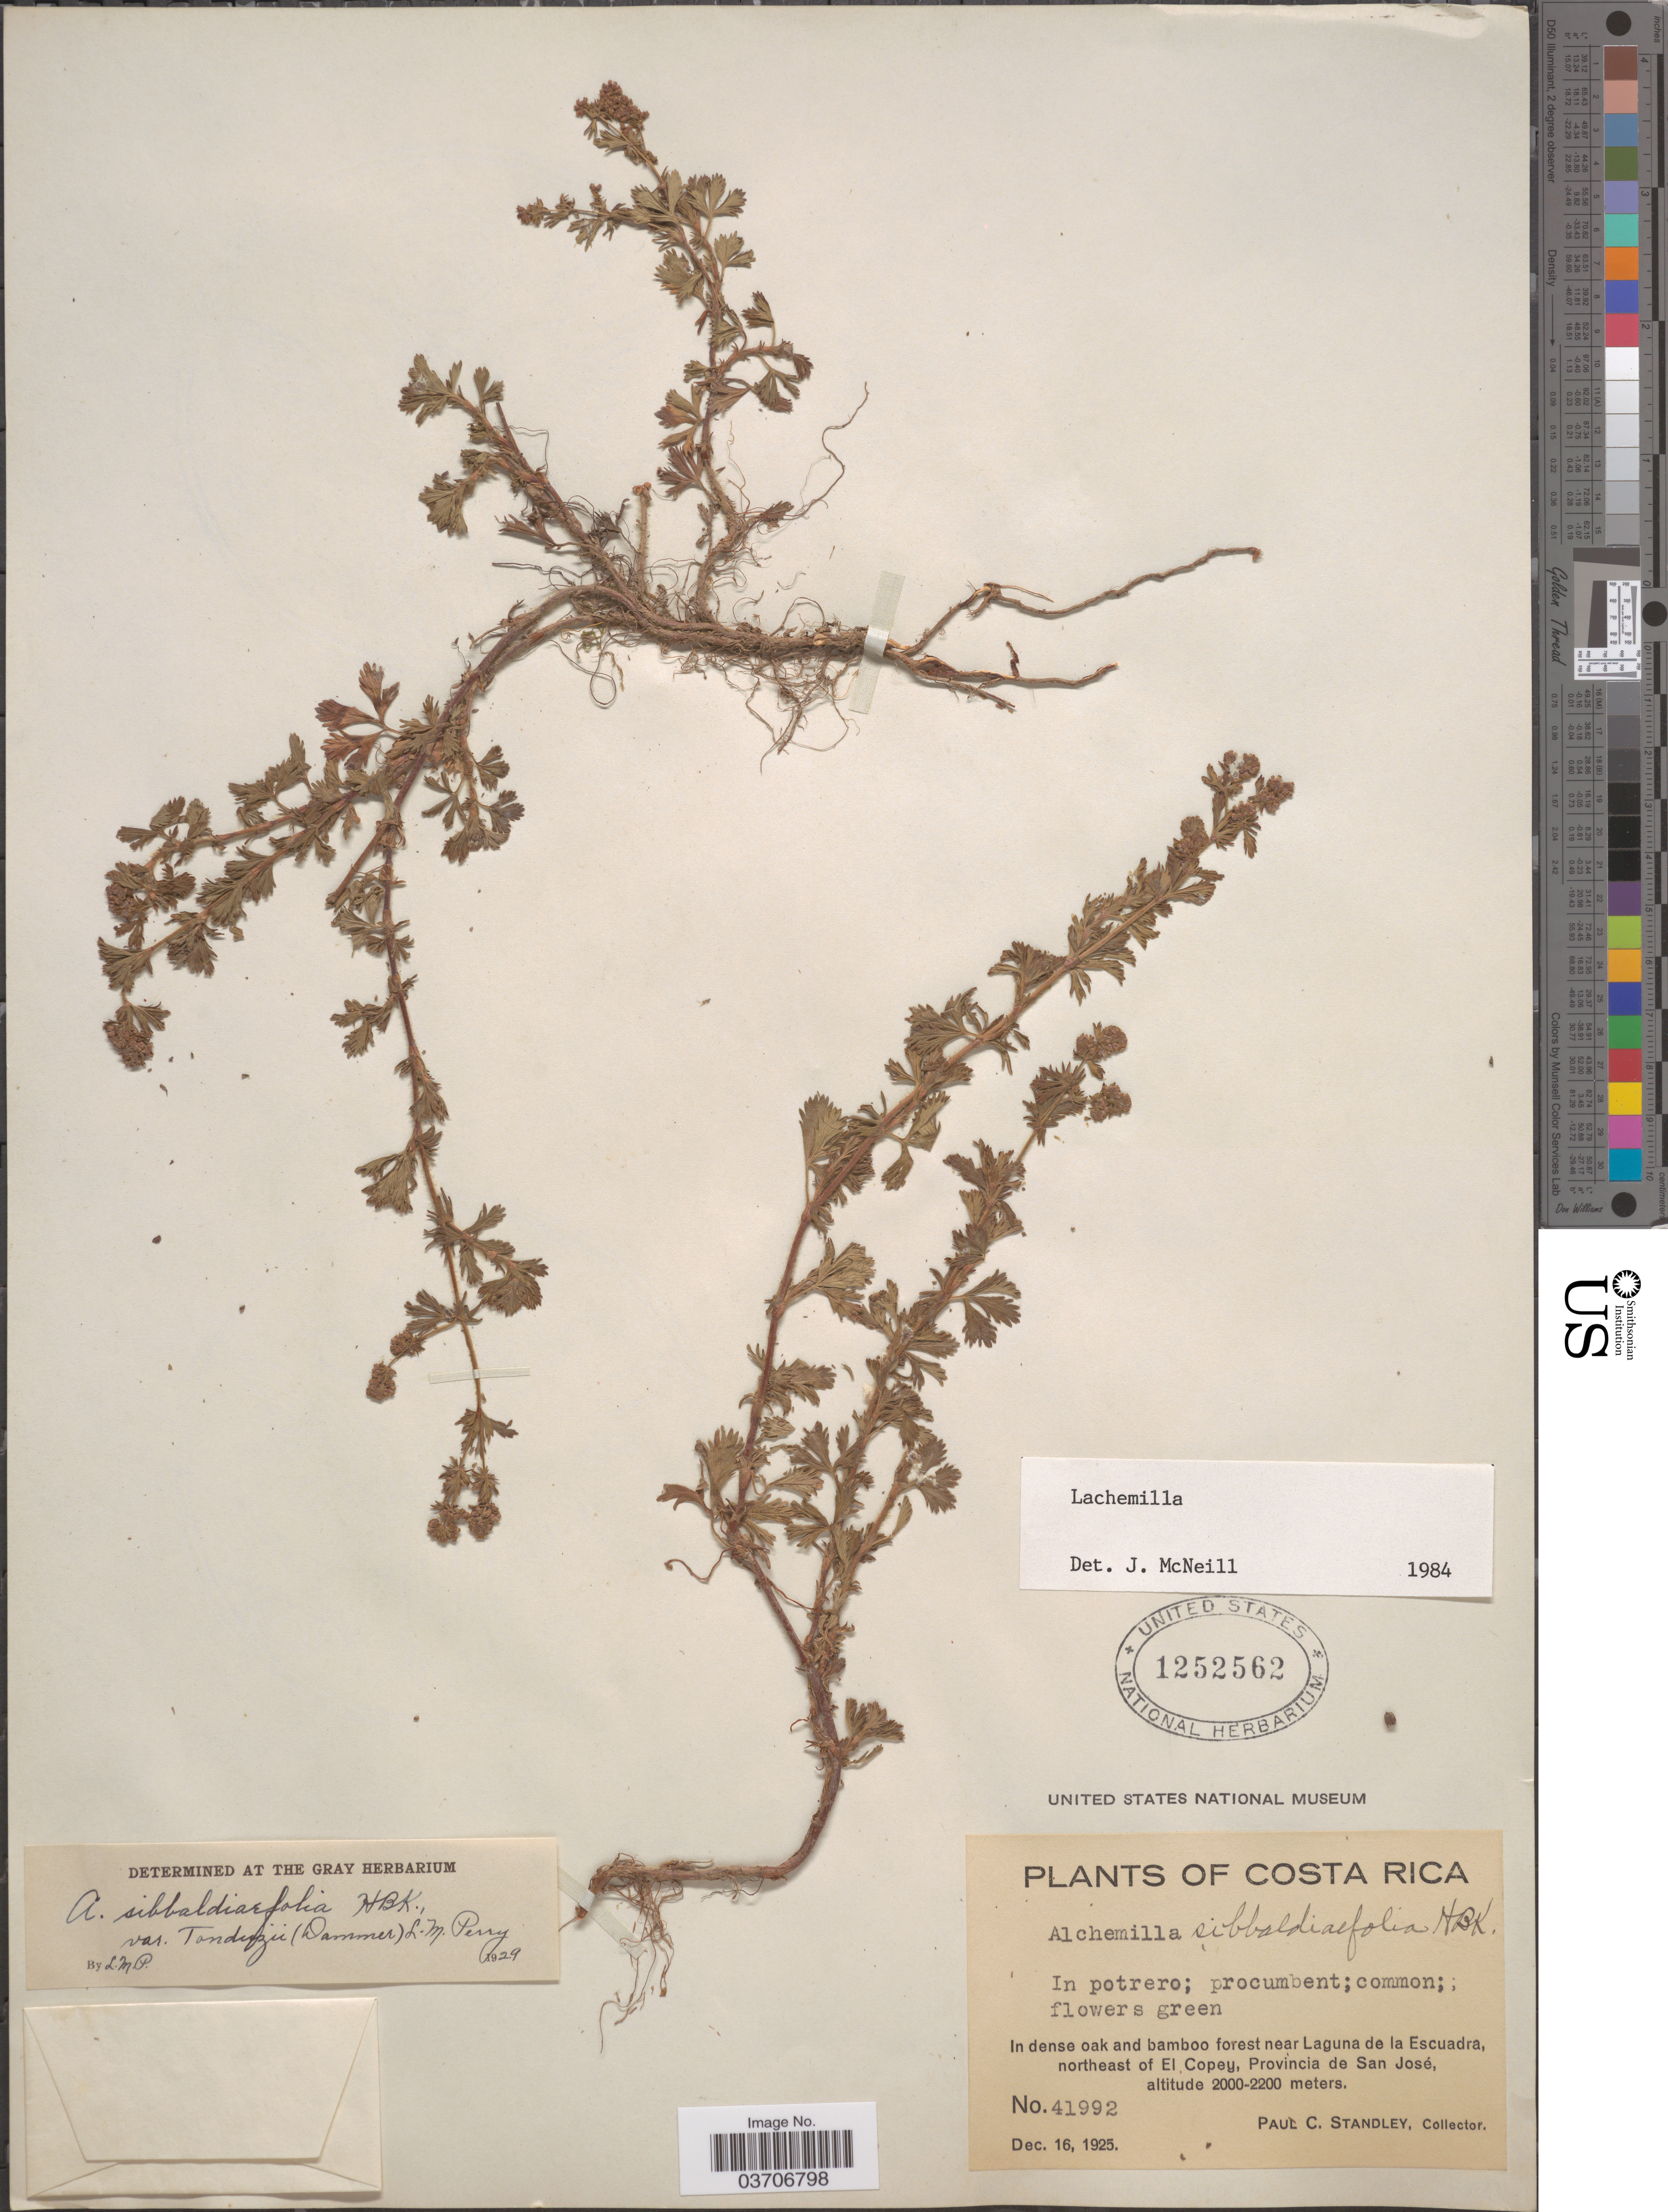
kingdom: Plantae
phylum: Tracheophyta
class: Magnoliopsida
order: Rosales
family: Rosaceae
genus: Lachemilla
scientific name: Lachemilla sp.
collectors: P. C. Standley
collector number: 41992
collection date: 1925-12-16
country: Costa Rica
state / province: San José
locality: In dense oak and bamboo forest near Laguna de la Escuadra, northeast of El Copey.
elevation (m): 2000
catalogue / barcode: US 1252562